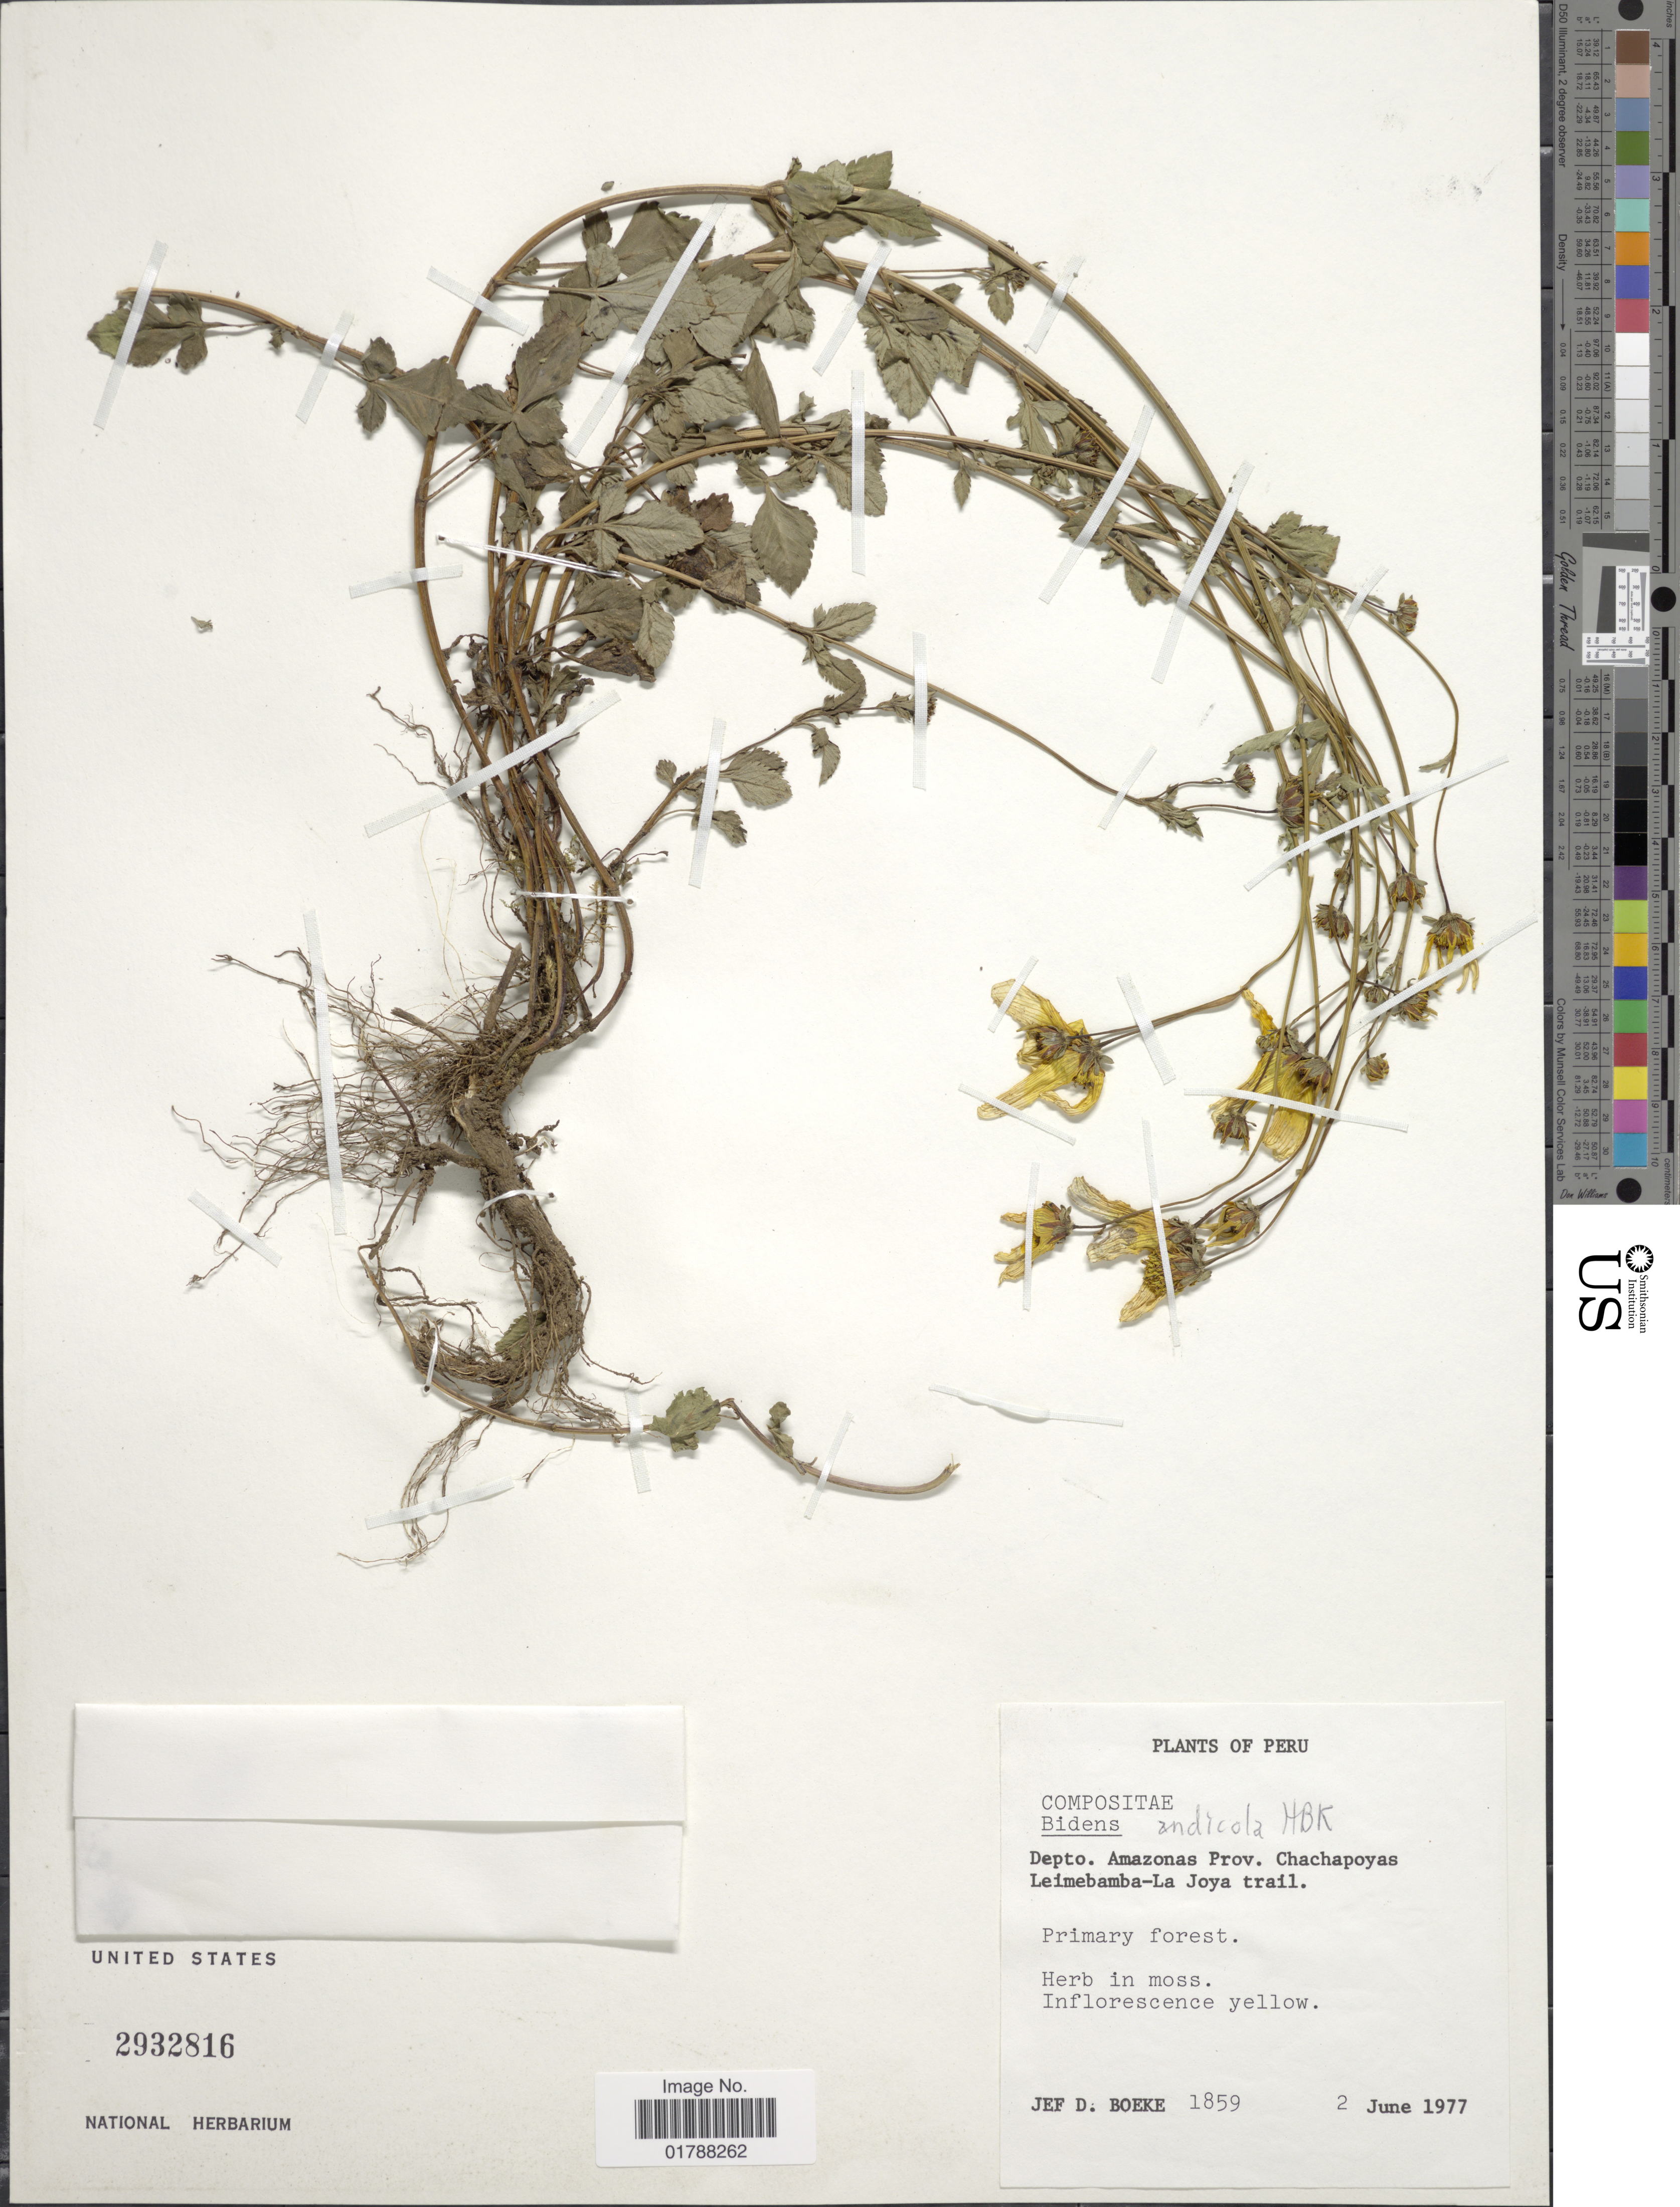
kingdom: Plantae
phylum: Tracheophyta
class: Magnoliopsida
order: Asterales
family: Asteraceae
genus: Bidens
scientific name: Bidens andicola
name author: Kunth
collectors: J. D. Boeke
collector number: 1859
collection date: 1977-06-02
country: Peru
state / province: Amazonas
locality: Prov. Chachapoyas. Leimebaba-La Joya Trail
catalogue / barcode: US 2932816